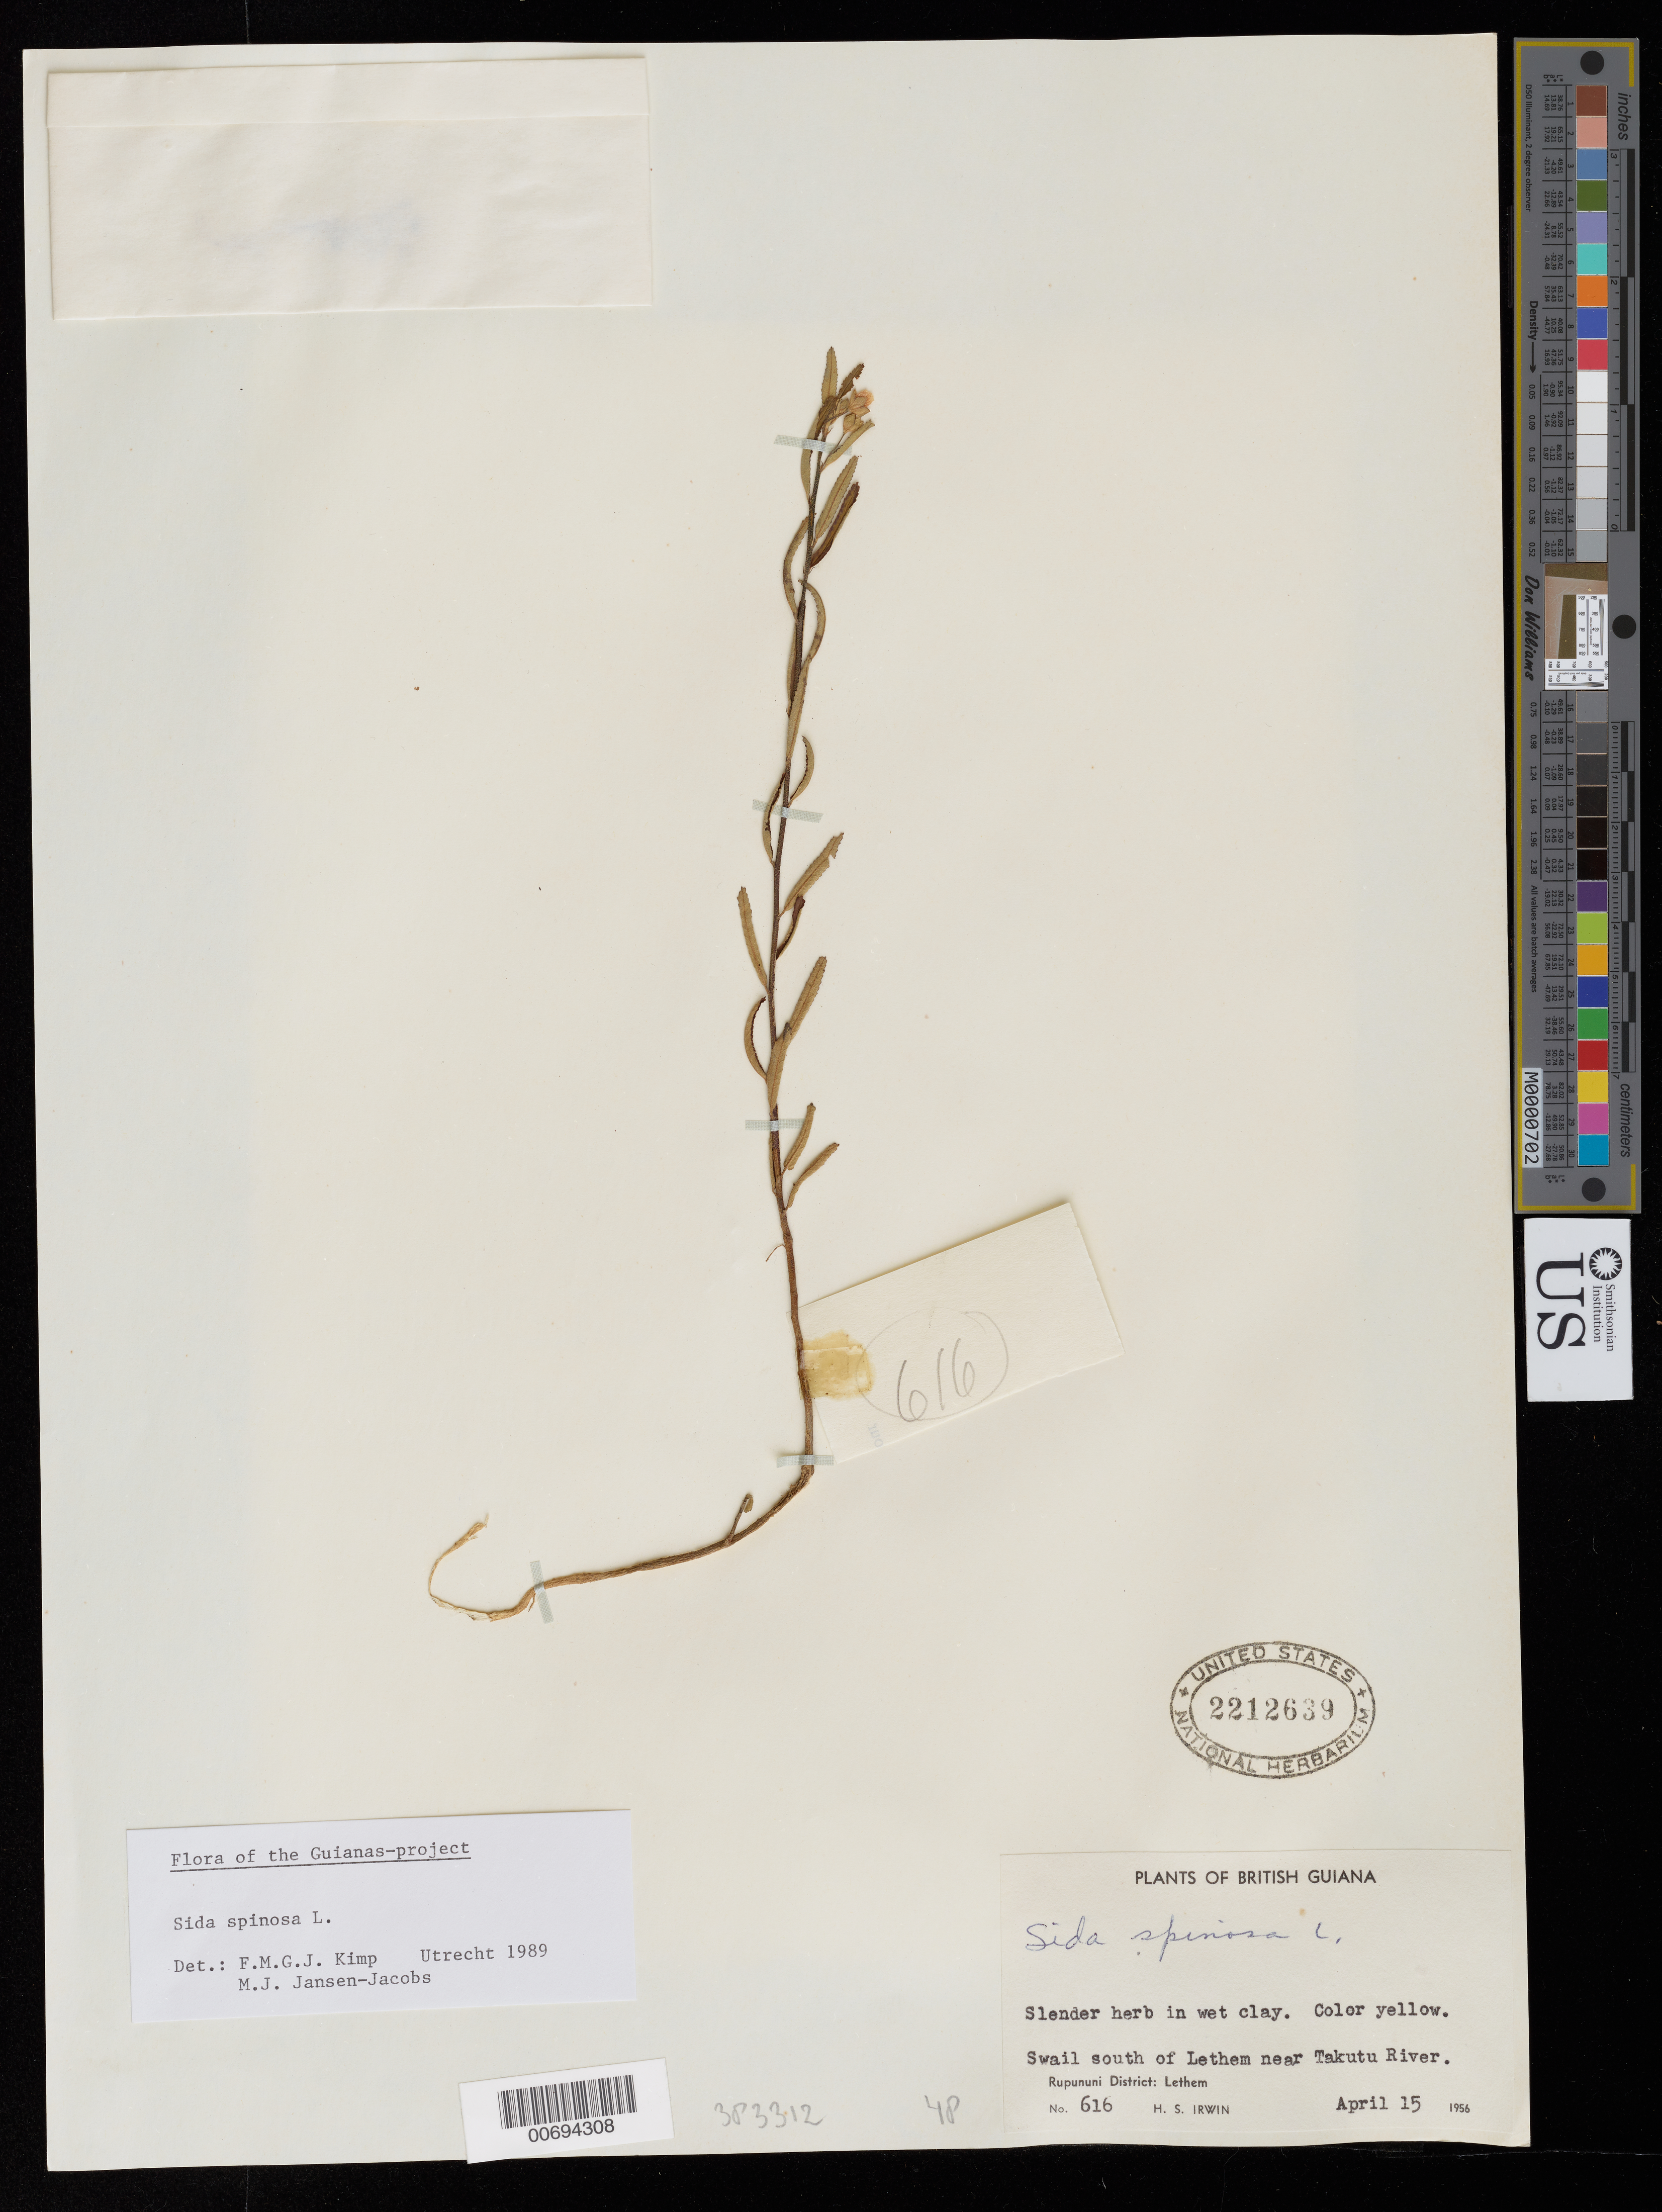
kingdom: Plantae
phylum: Tracheophyta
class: Magnoliopsida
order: Malvales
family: Malvaceae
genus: Sida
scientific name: Sida spinosa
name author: L.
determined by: Kimp, F. M.; Jansen-Jacobs, M. J.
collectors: H. Irwin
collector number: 616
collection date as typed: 15-Apr-56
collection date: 1956-04-15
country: Guyana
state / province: U. Takutu-U. Essequibo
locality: Rupununi Dist., S of Lethem, near Takutu River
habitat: Swail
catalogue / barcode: US 2212639